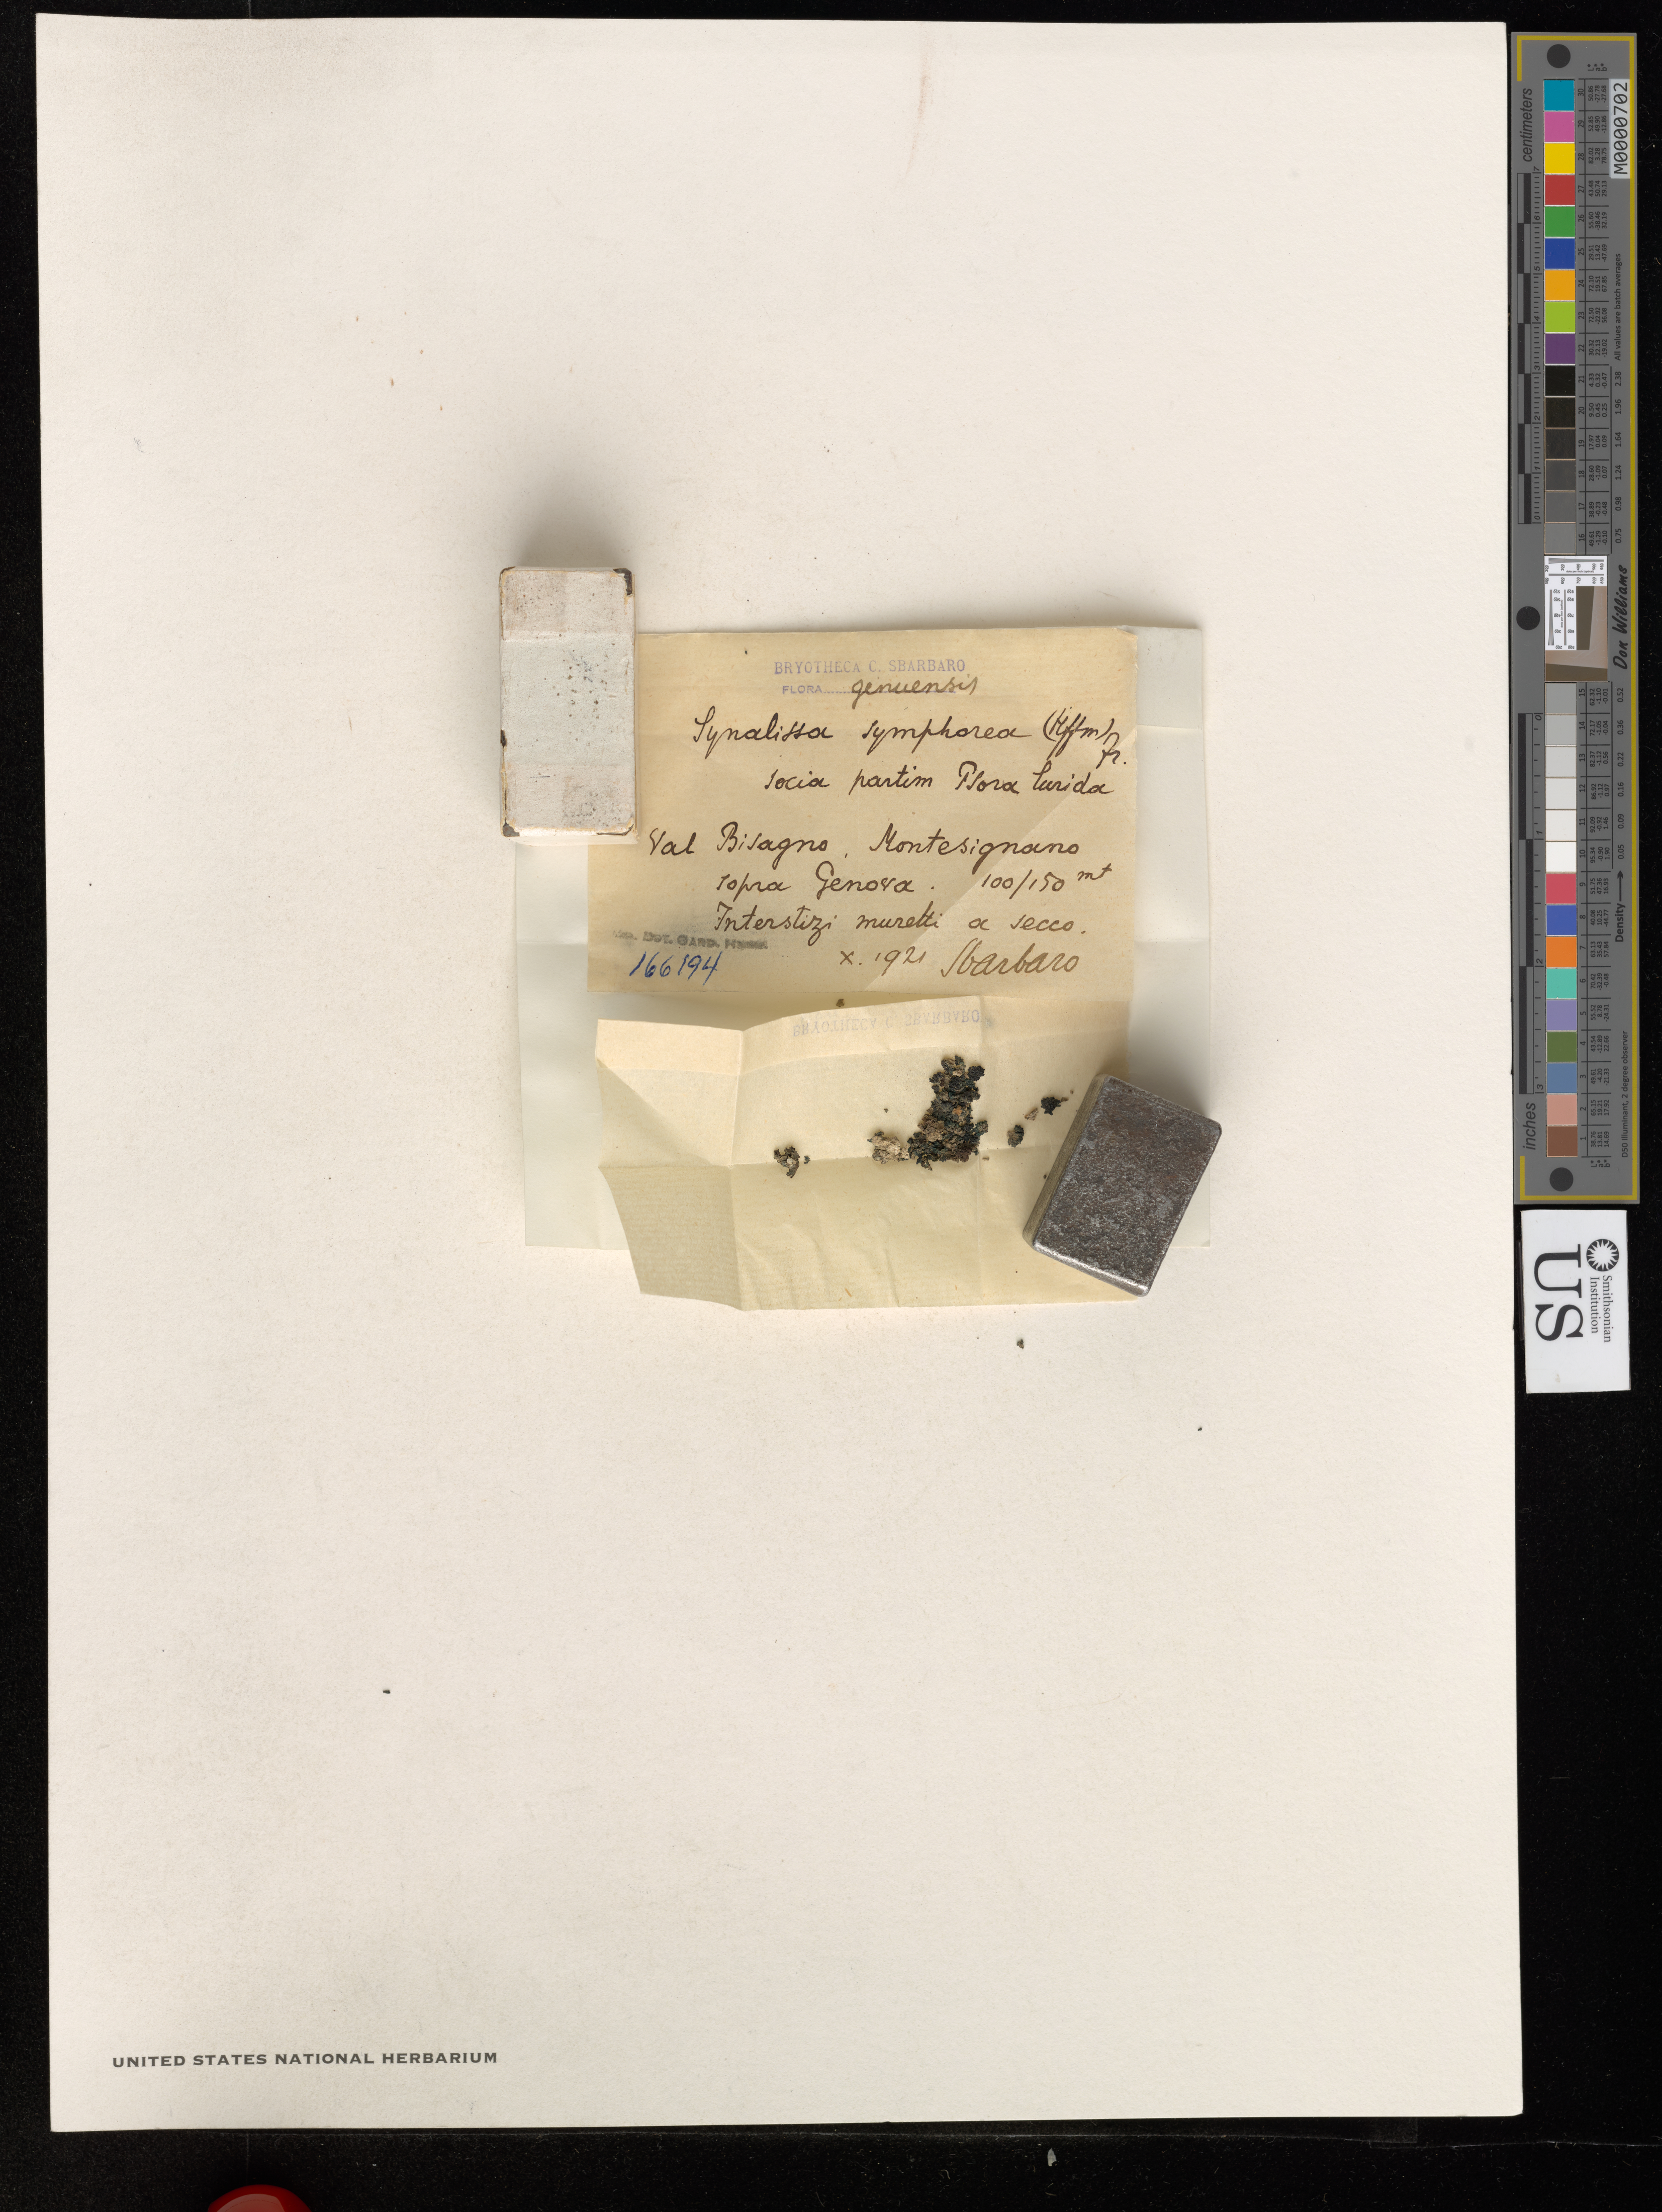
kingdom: Fungi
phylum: Ascomycota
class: Lichinomycetes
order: Lichinales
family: Lichinaceae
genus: Synalissa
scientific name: Synalissa symphorea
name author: (Ach.) Nyl.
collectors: C. Sbarbaro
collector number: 166194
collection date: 1921-10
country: Italy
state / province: Liguria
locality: Genova. Val Bisagno.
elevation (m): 100